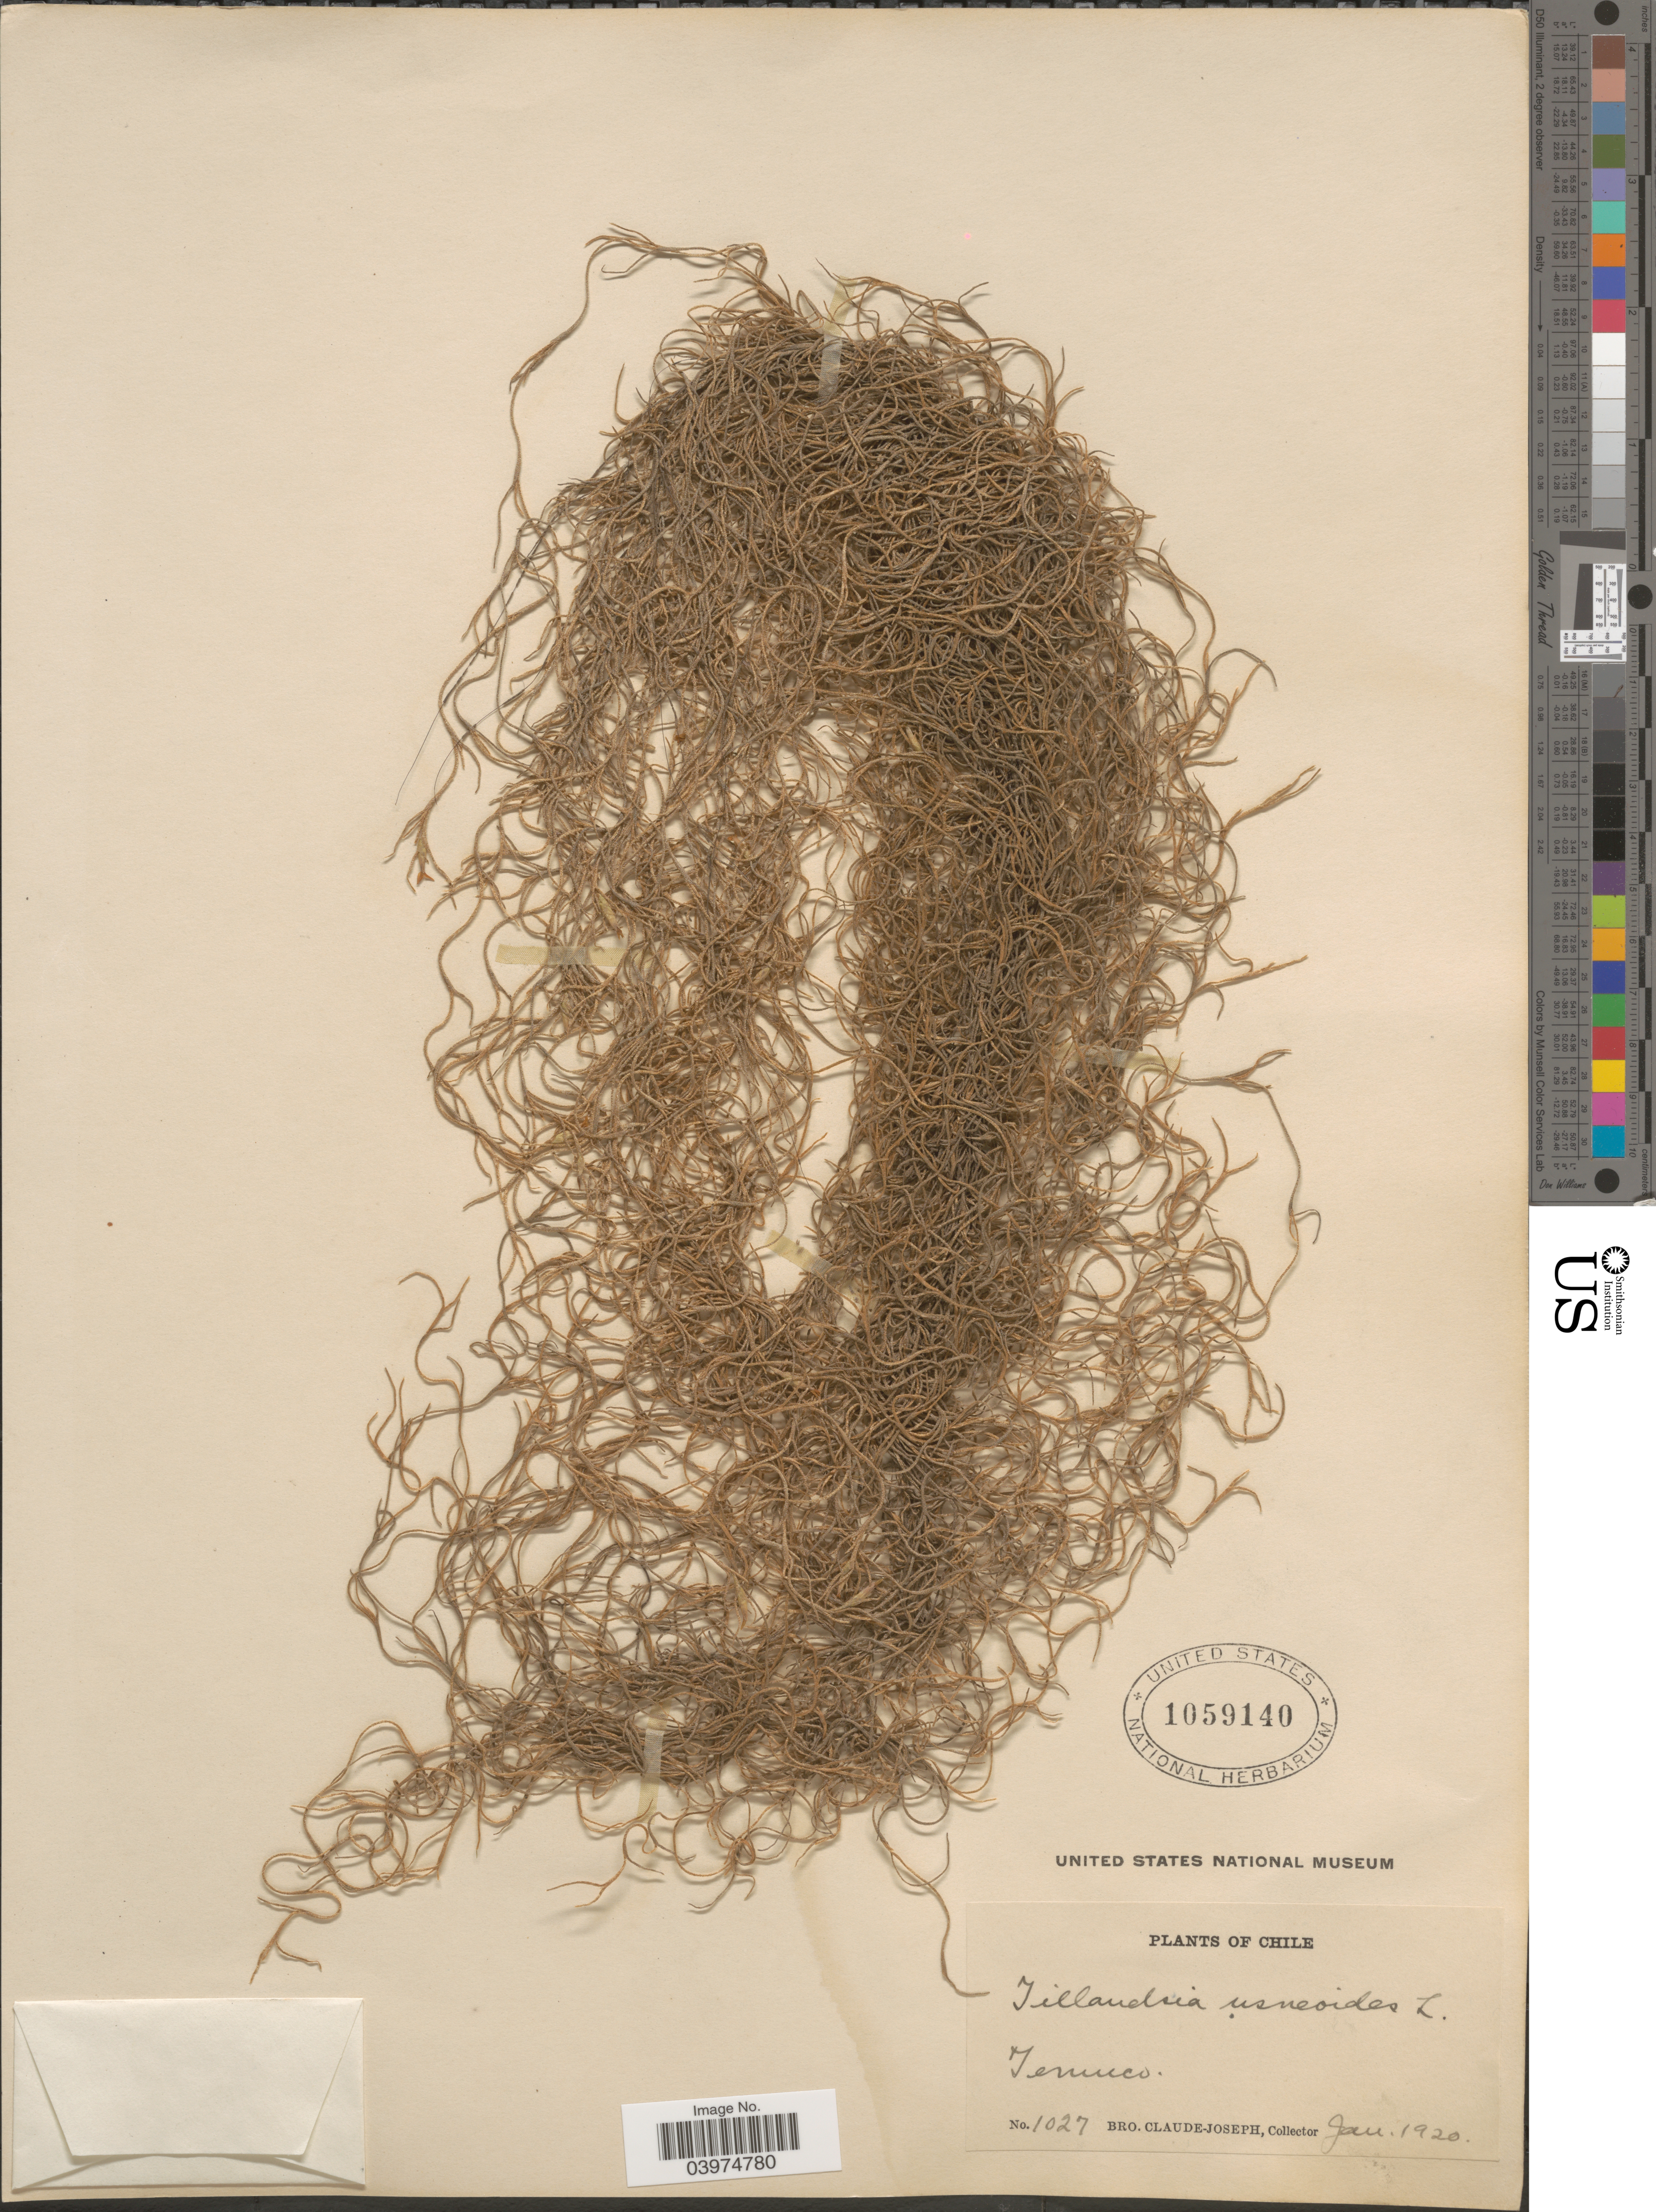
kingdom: Plantae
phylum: Tracheophyta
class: Liliopsida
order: Poales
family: Bromeliaceae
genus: Tillandsia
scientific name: Tillandsia usneoides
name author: (L.) L.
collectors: Bro. Claude-Joseph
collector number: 1027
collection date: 1920-01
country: Chile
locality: Temuco.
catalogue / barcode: US 1059140